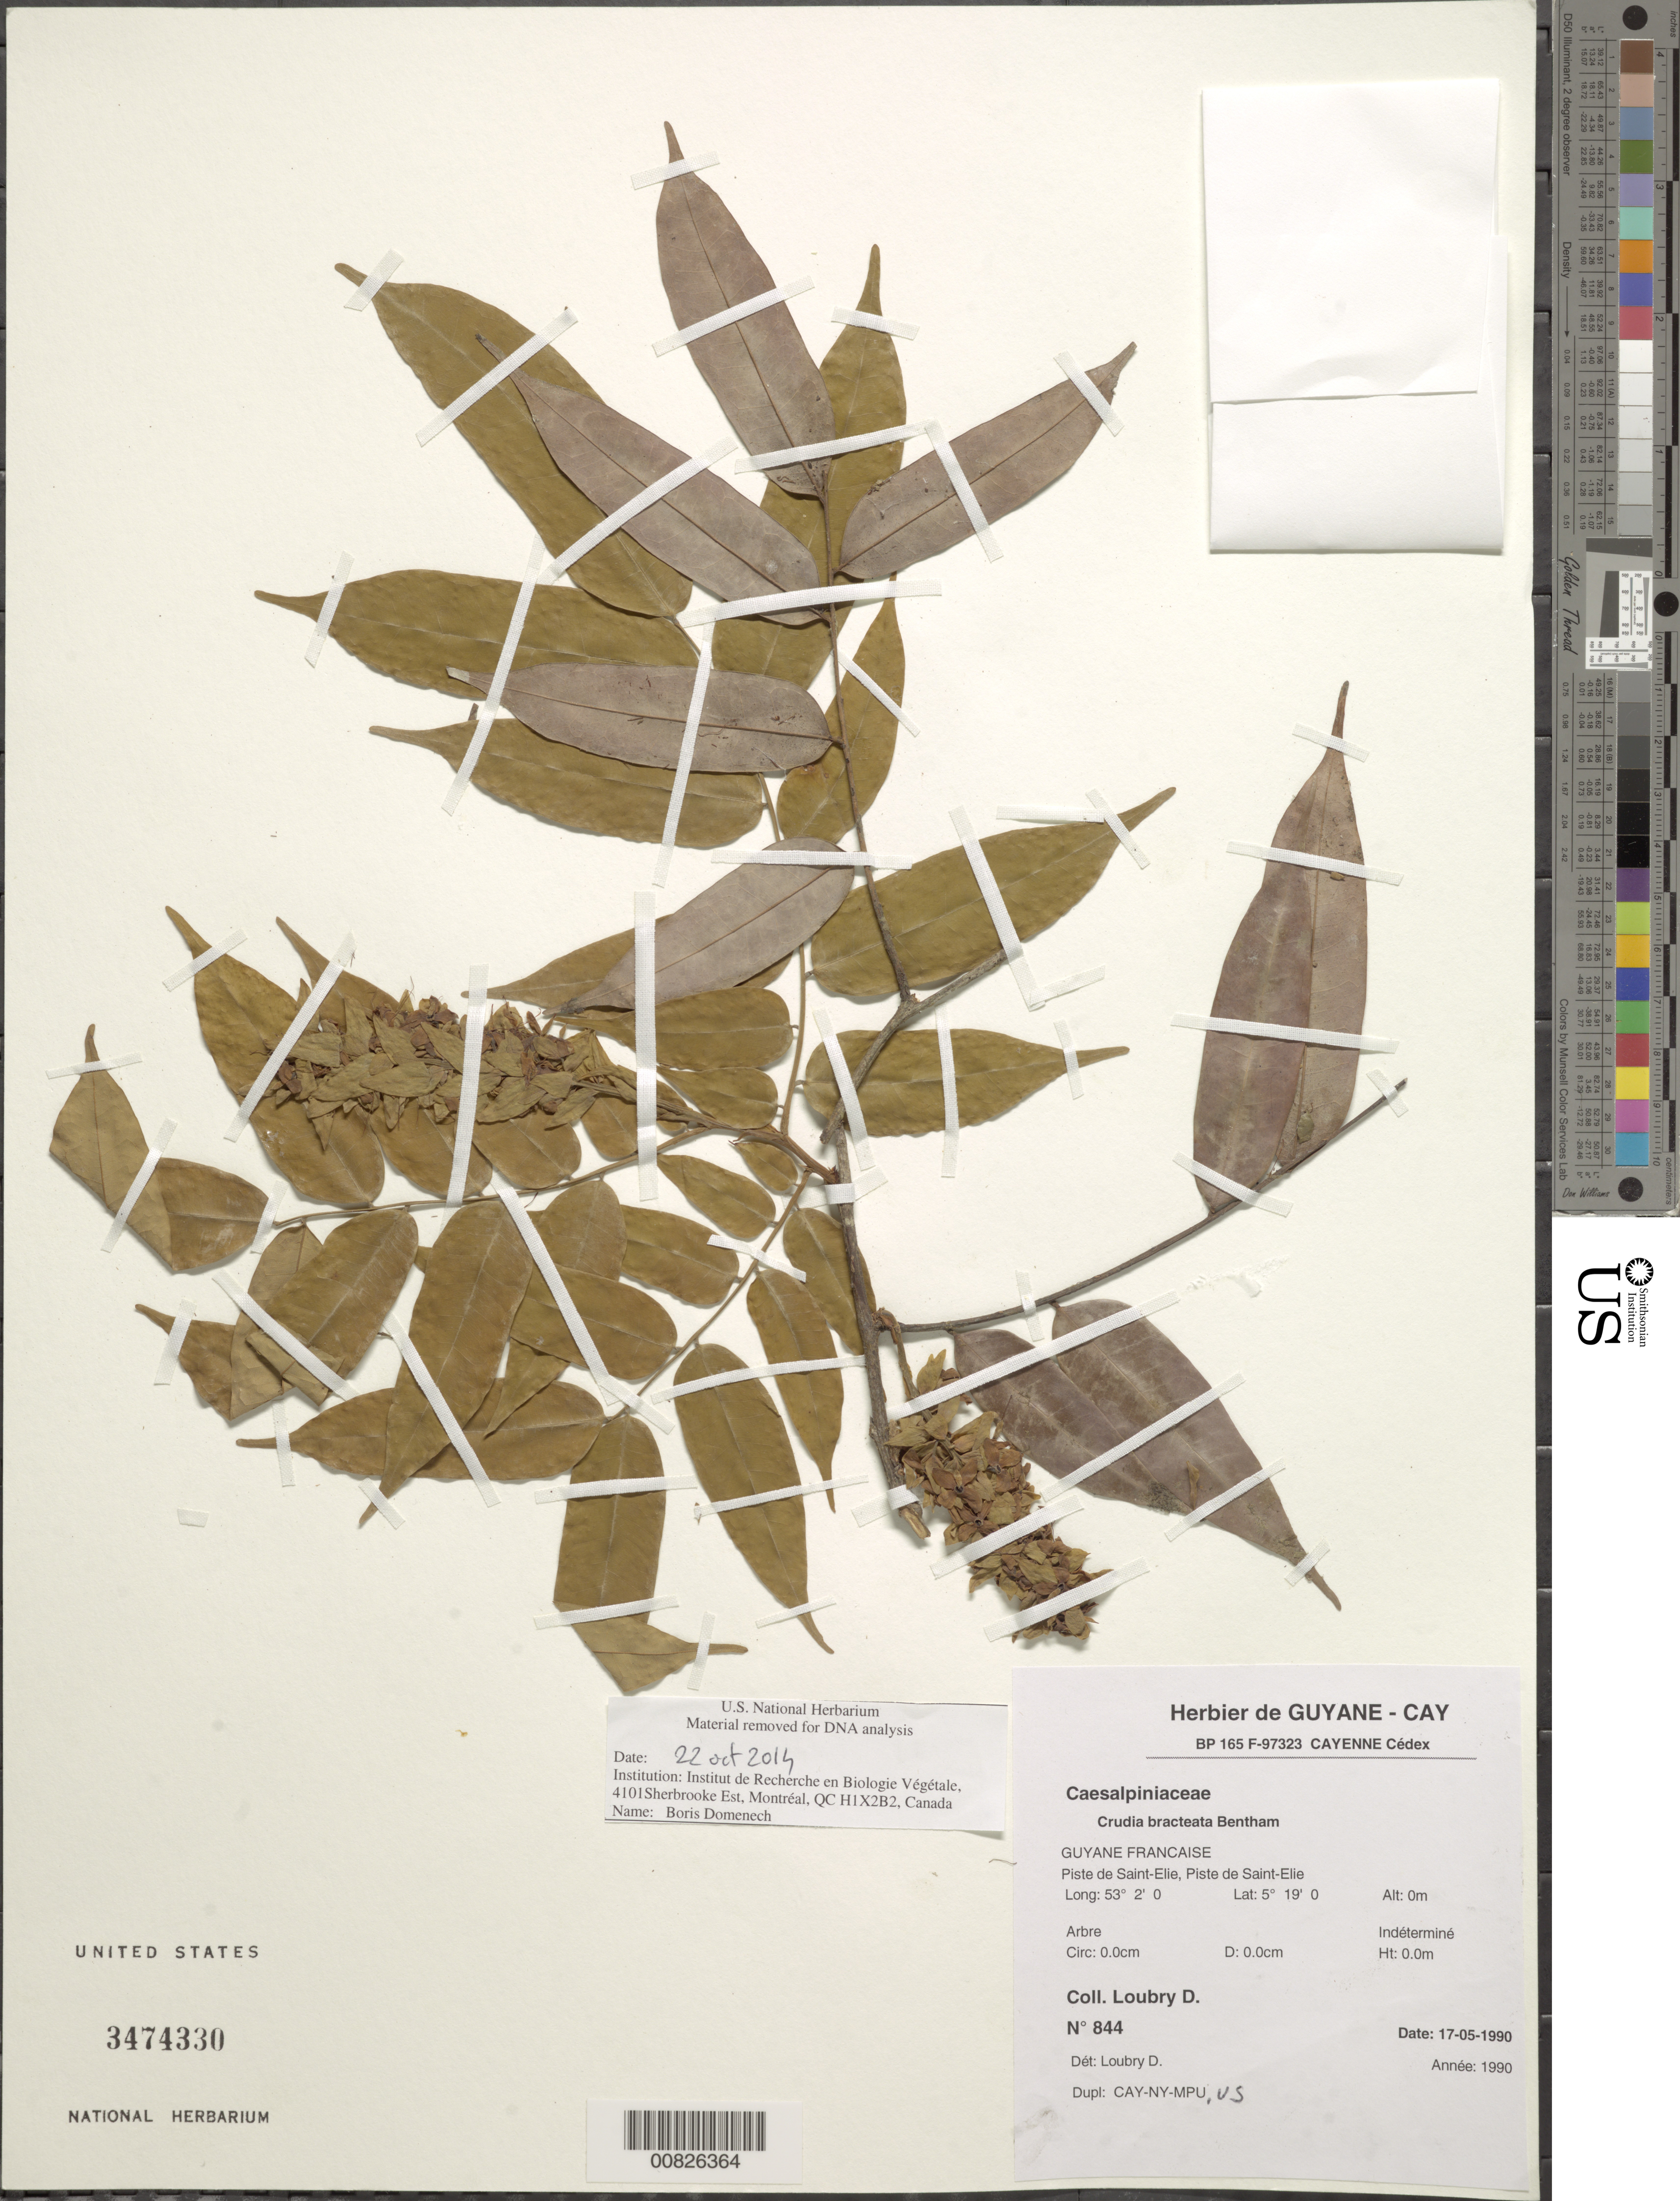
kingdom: Plantae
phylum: Tracheophyta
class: Magnoliopsida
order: Fabales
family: Fabaceae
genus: Crudia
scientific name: Crudia bracteata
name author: Benth.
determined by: Loubry, D.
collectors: D. Loubry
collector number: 844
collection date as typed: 17-May-90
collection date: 1990-05-17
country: French Guiana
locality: Piste de Saint-Élie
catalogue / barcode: US 3474330